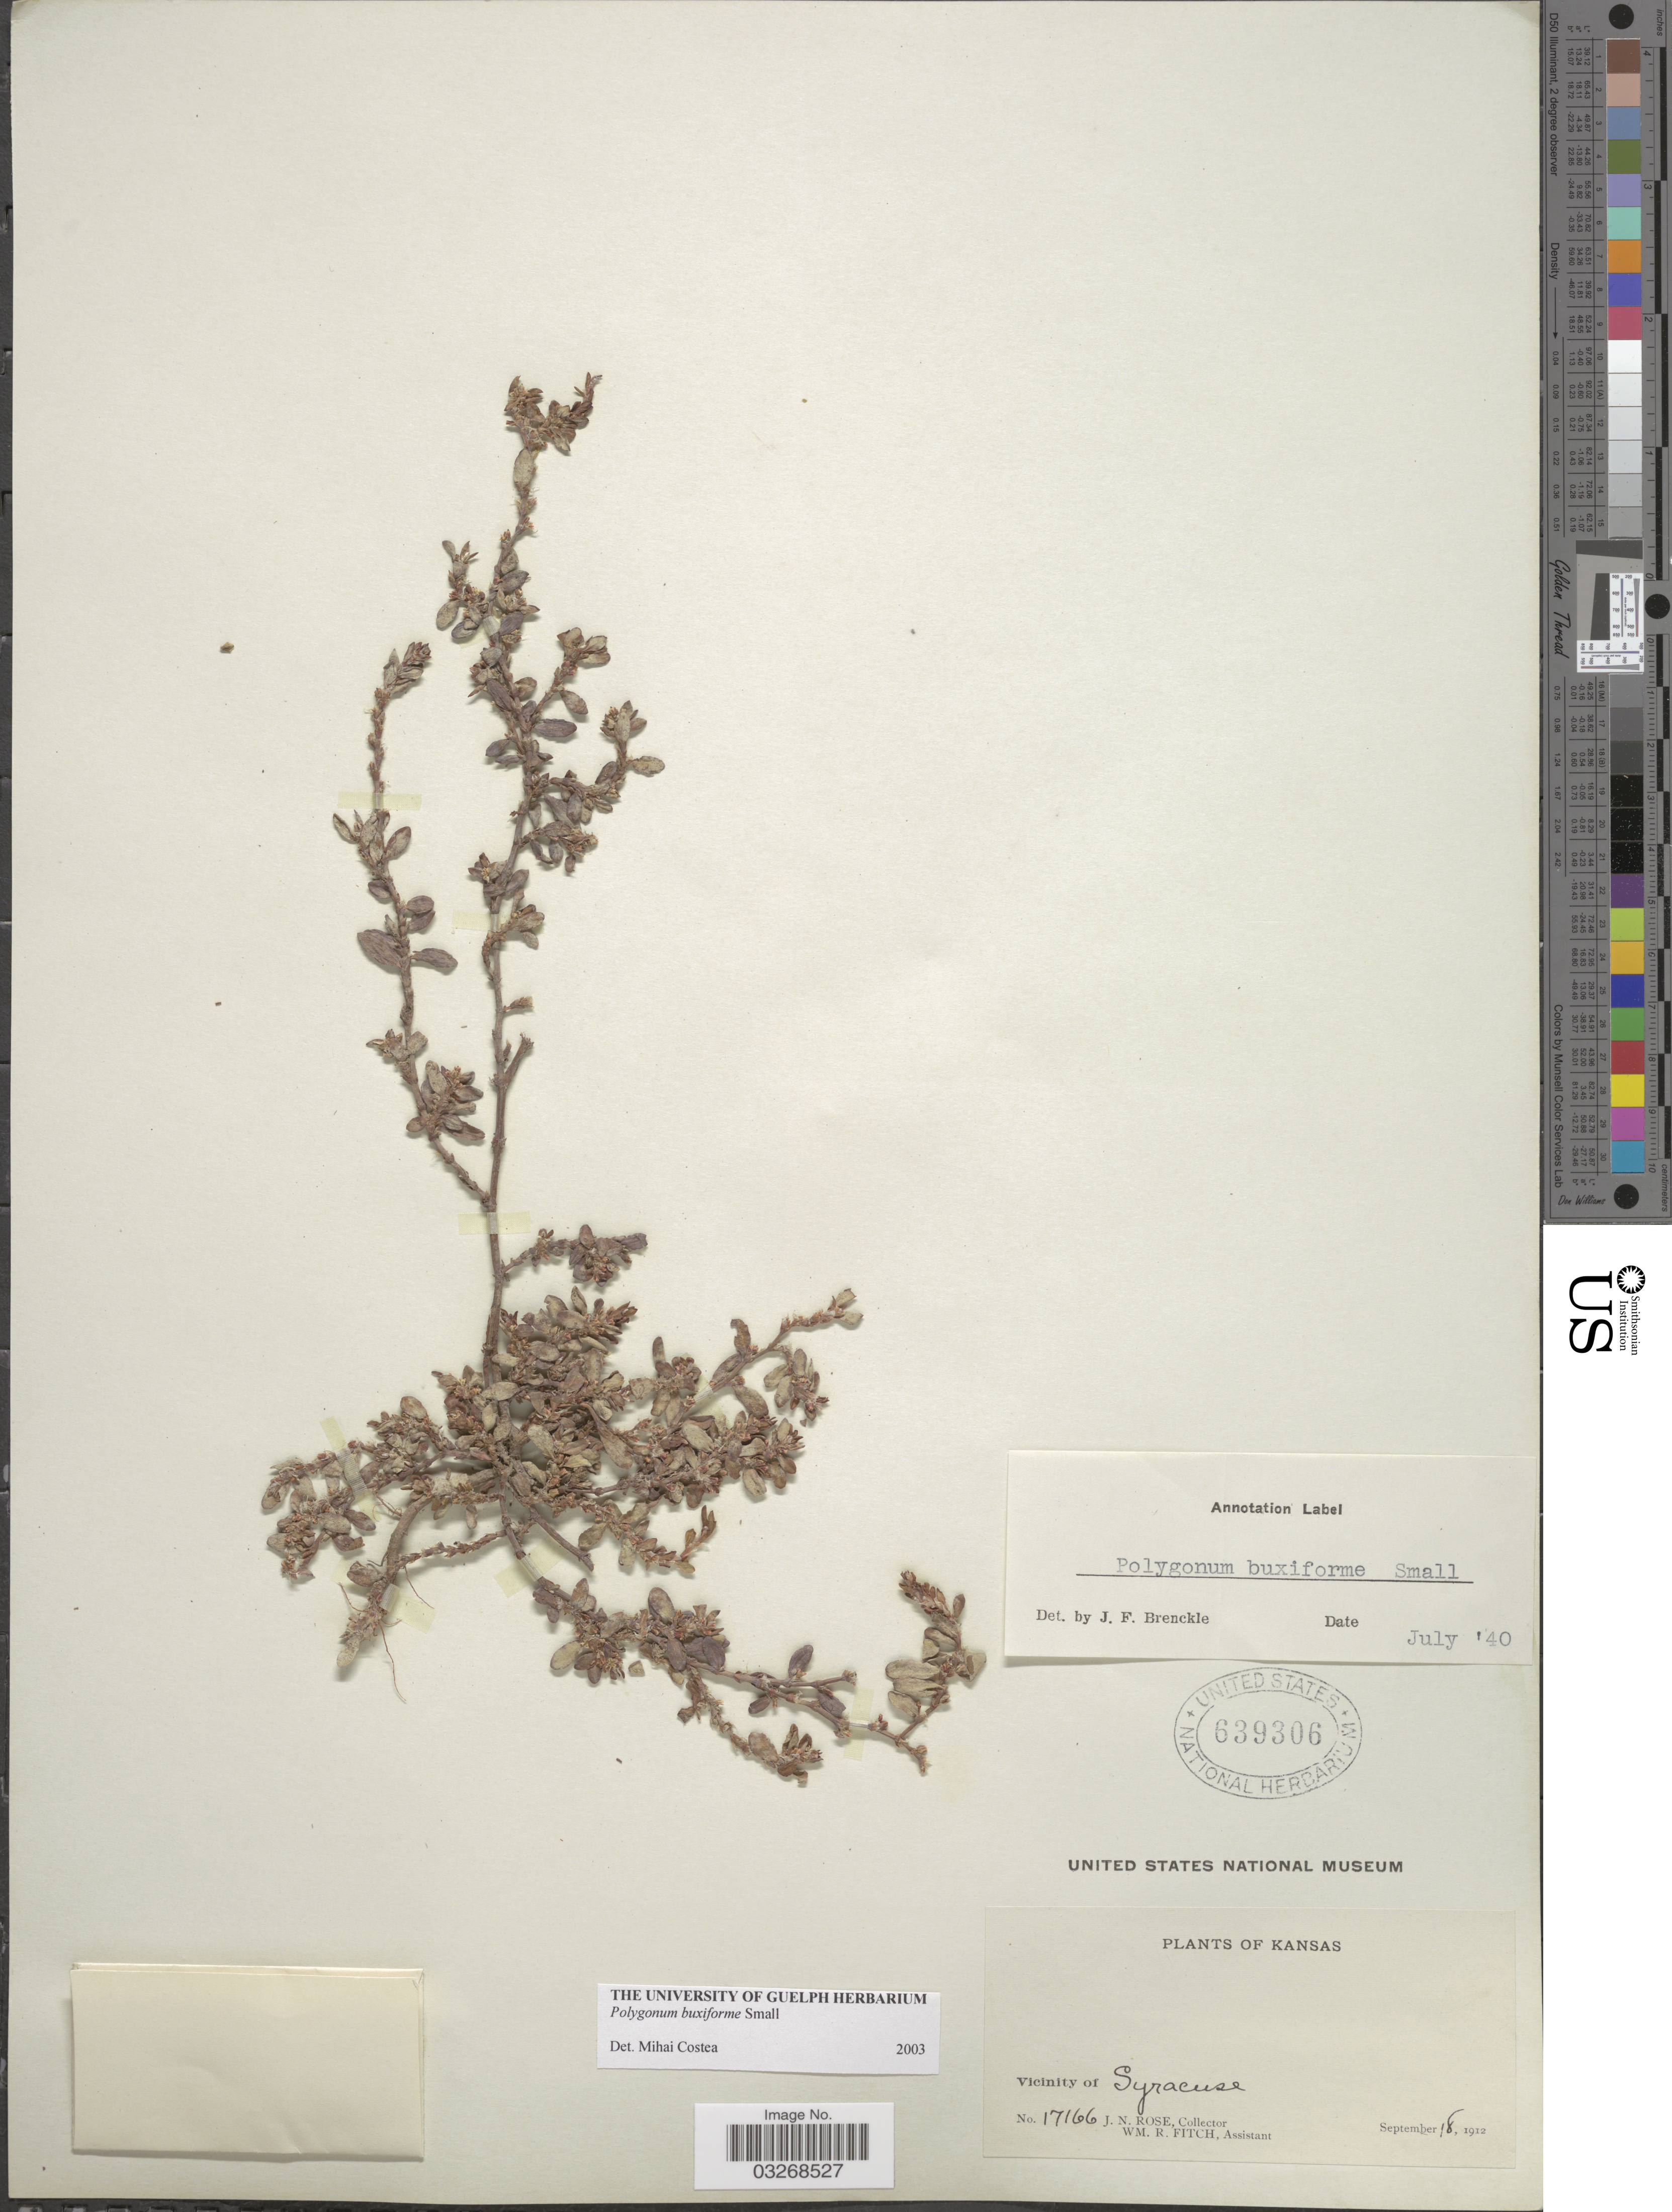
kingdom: Plantae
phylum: Tracheophyta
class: Magnoliopsida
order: Caryophyllales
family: Polygonaceae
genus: Polygonum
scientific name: Polygonum buxiforme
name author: Small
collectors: J. N. Rose & W. R. Fitch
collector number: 17166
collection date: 1912-09-18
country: United States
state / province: Kansas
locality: Vicinity of Syracuse.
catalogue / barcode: US 639306